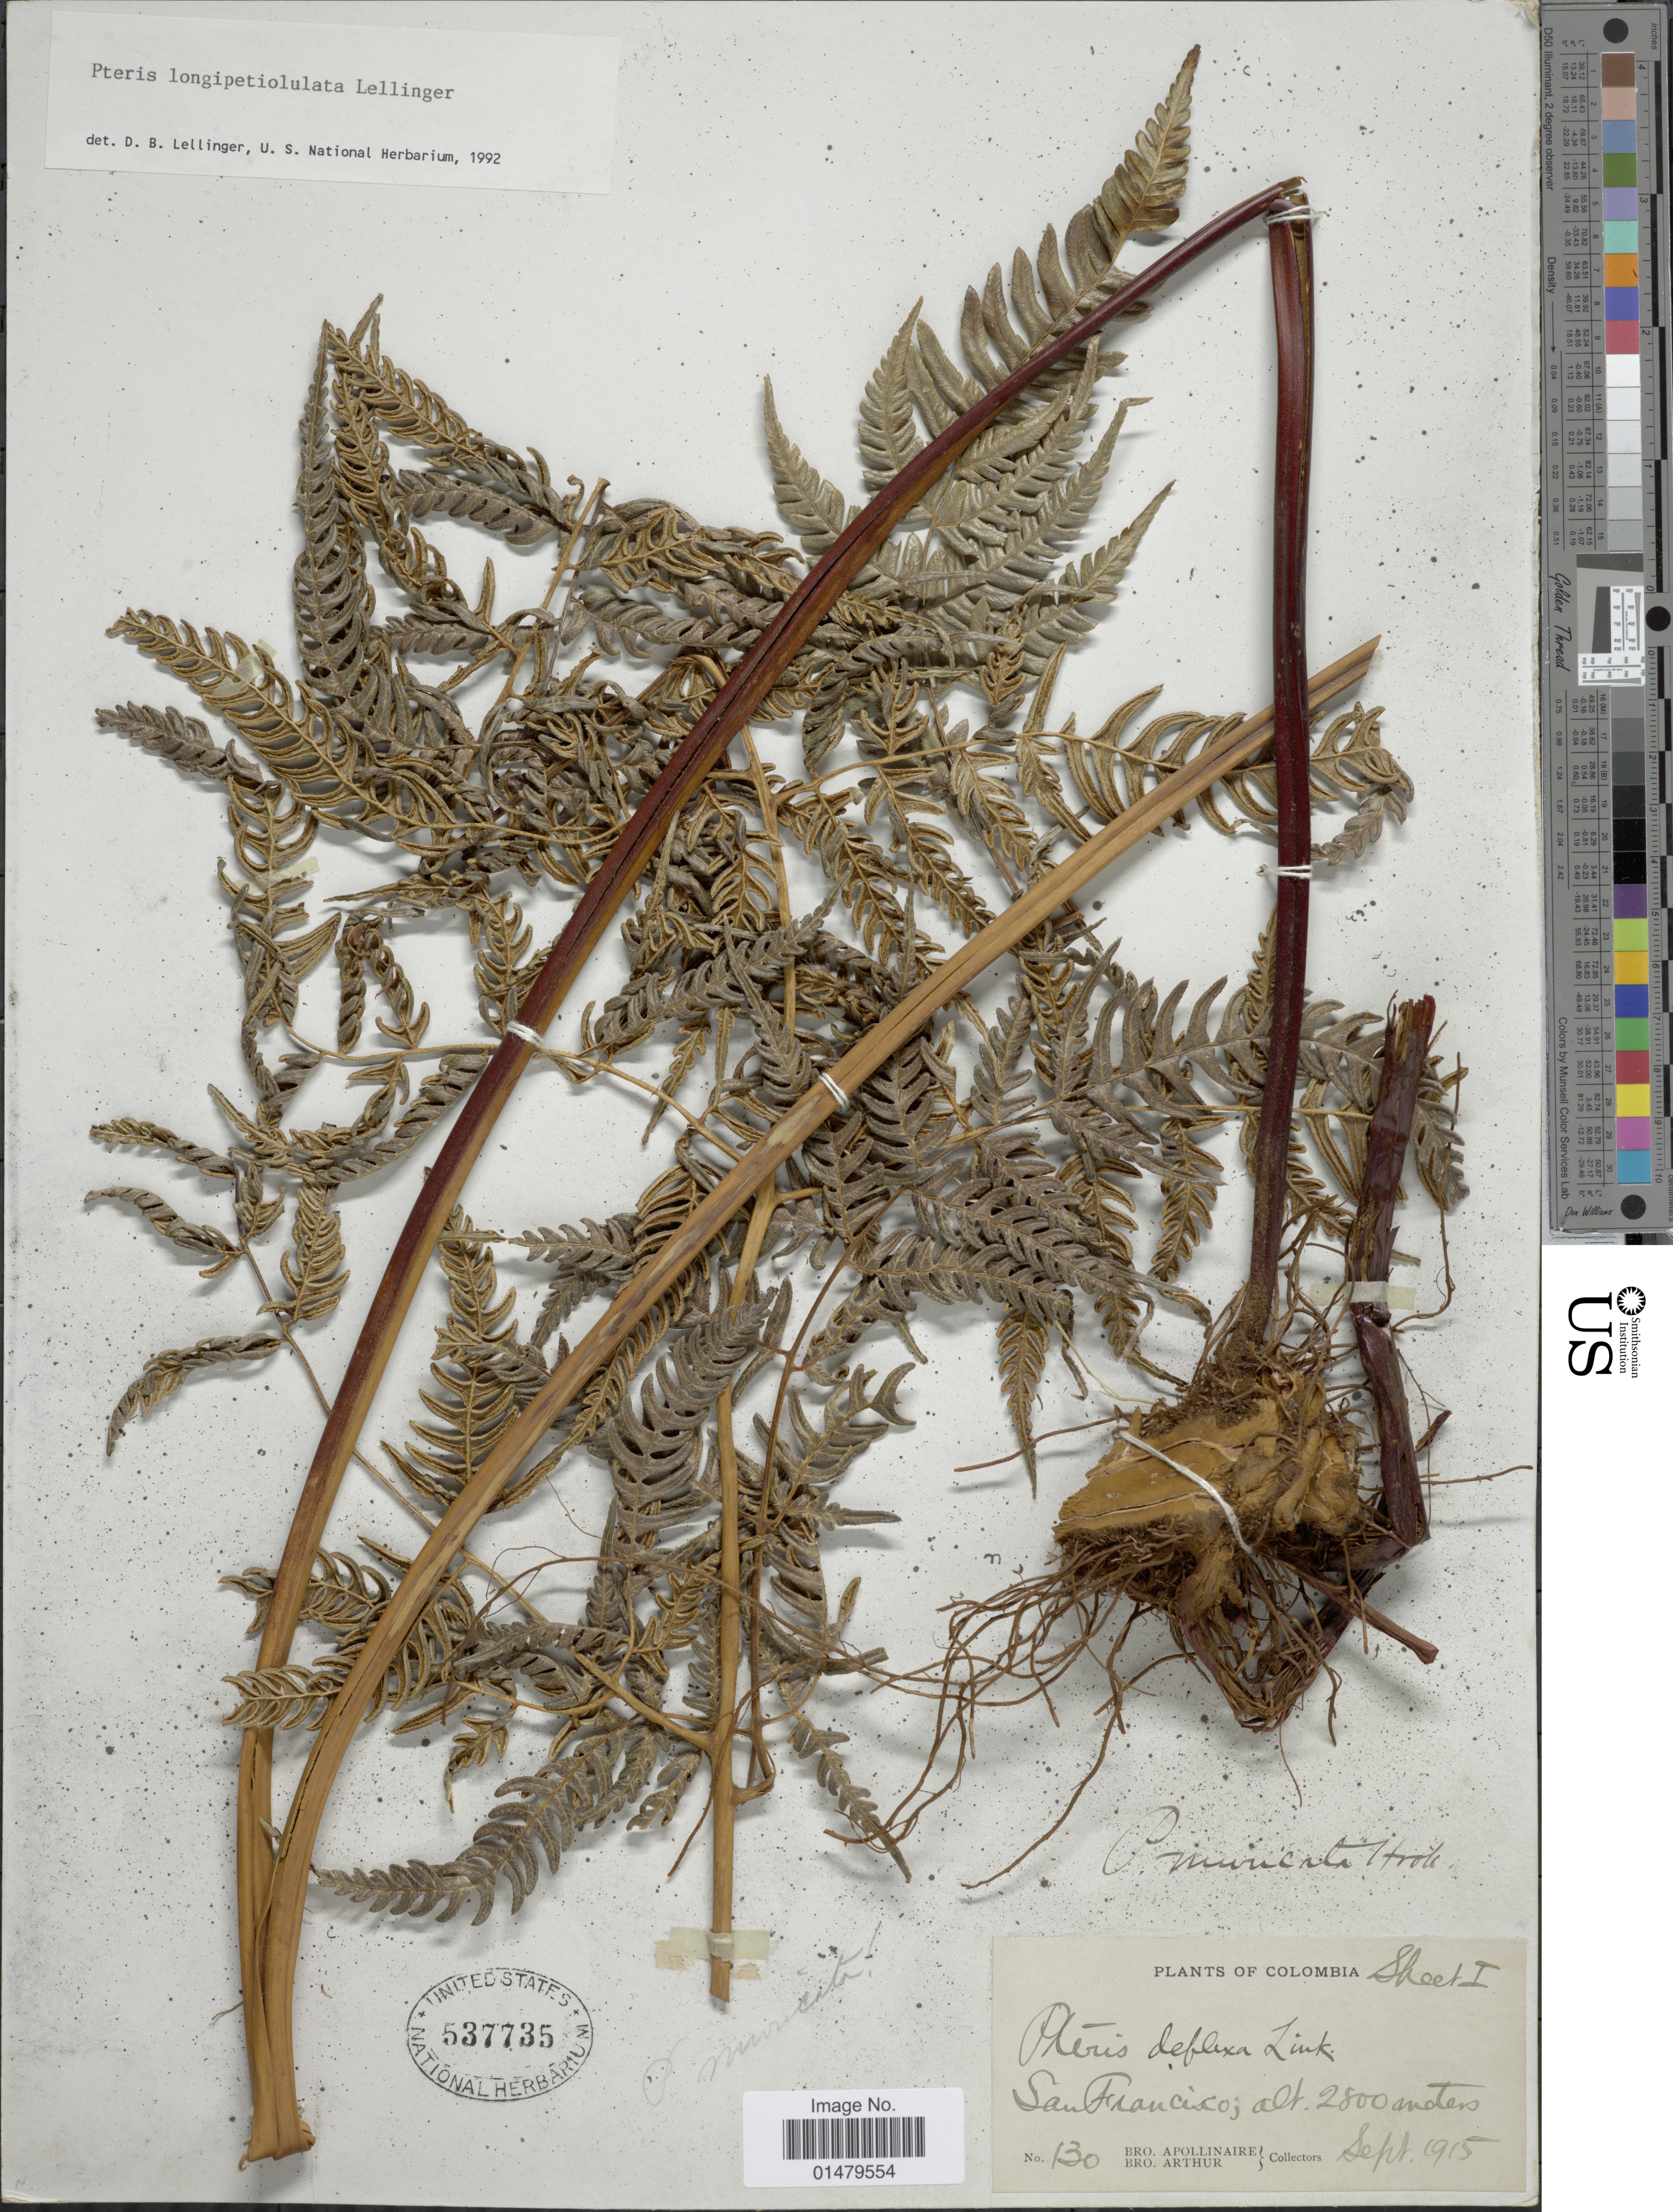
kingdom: Plantae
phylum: Tracheophyta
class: Polypodiopsida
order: Polypodiales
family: Pteridaceae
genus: Pteris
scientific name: Pteris longipetiololata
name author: Lellinger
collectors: Bro. Apollinaire & Bro. Arthur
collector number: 130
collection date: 1915-09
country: Colombia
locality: San Francisco.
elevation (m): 2800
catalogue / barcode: US 537735